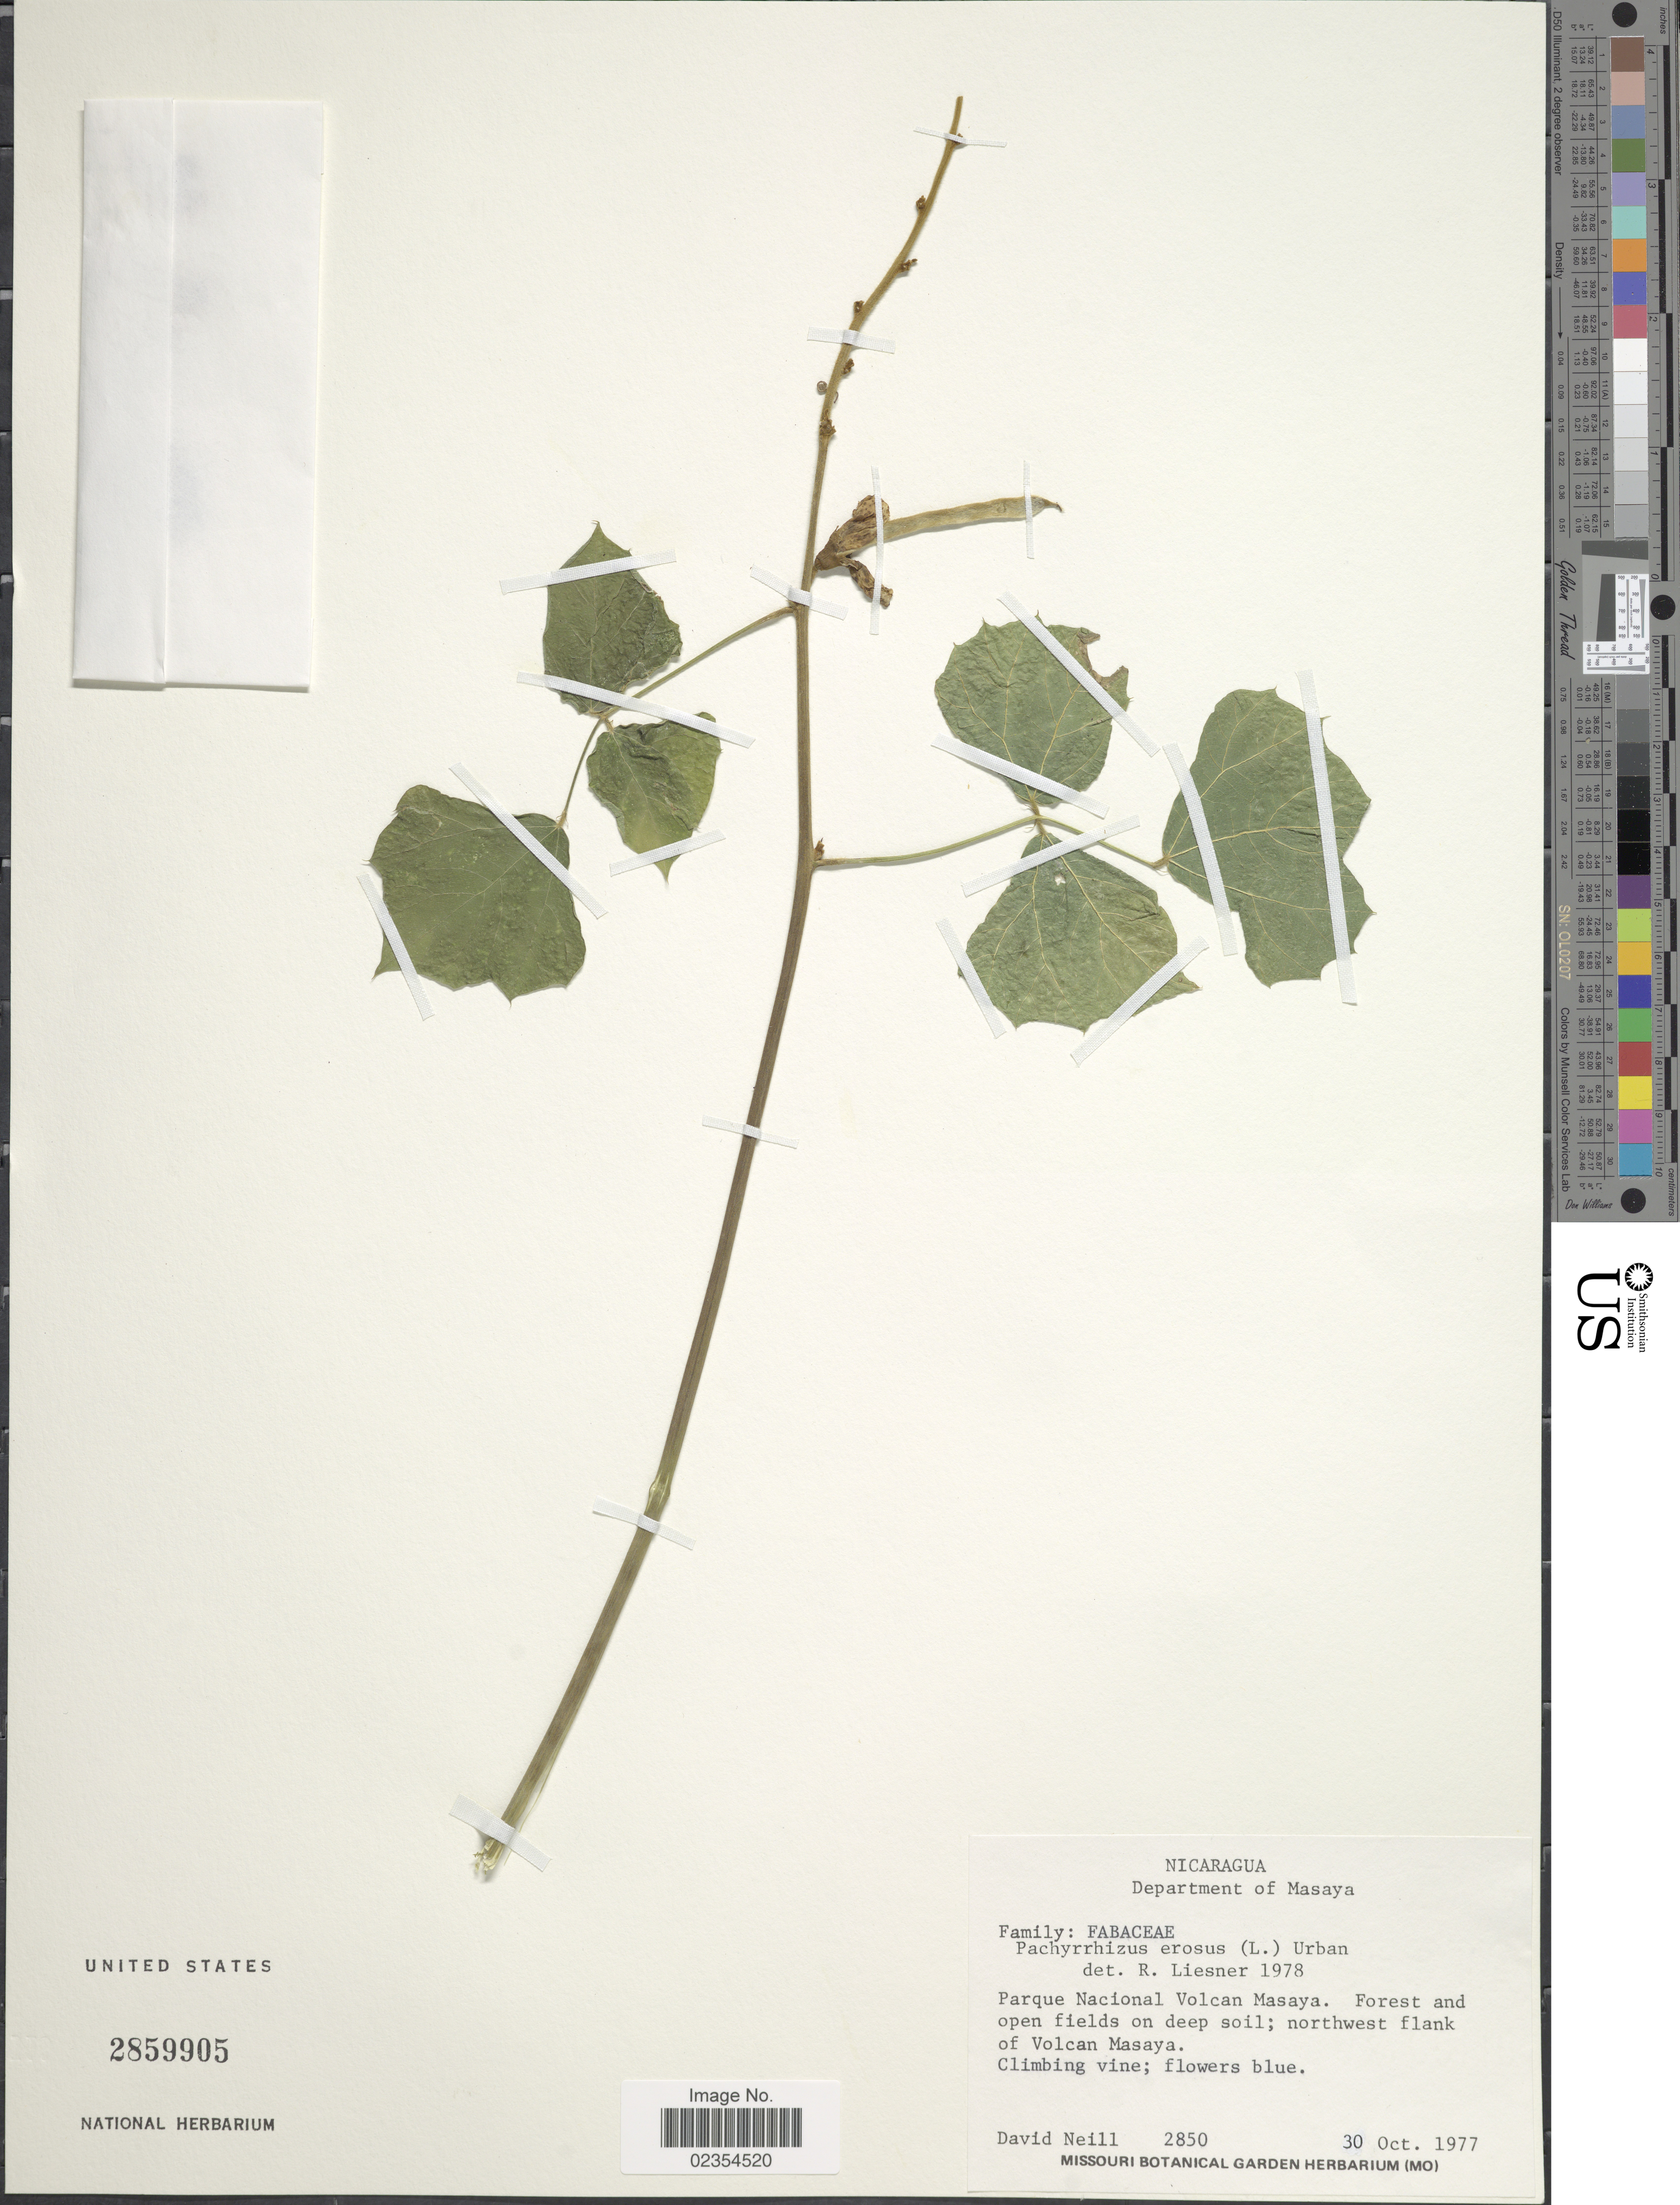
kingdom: Plantae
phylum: Tracheophyta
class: Magnoliopsida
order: Fabales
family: Fabaceae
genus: Pachyrhizus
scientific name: Pachyrhizus erosus var. palmatilobus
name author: (L.) Urb.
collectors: D. A. Neill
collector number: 2850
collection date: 1977-10-30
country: Nicaragua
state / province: Masaya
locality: Parque Nacional Volcan Masaya. Forest and open fields on deep soil; northwest flank of Volcan Masaya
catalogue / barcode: US 2859905